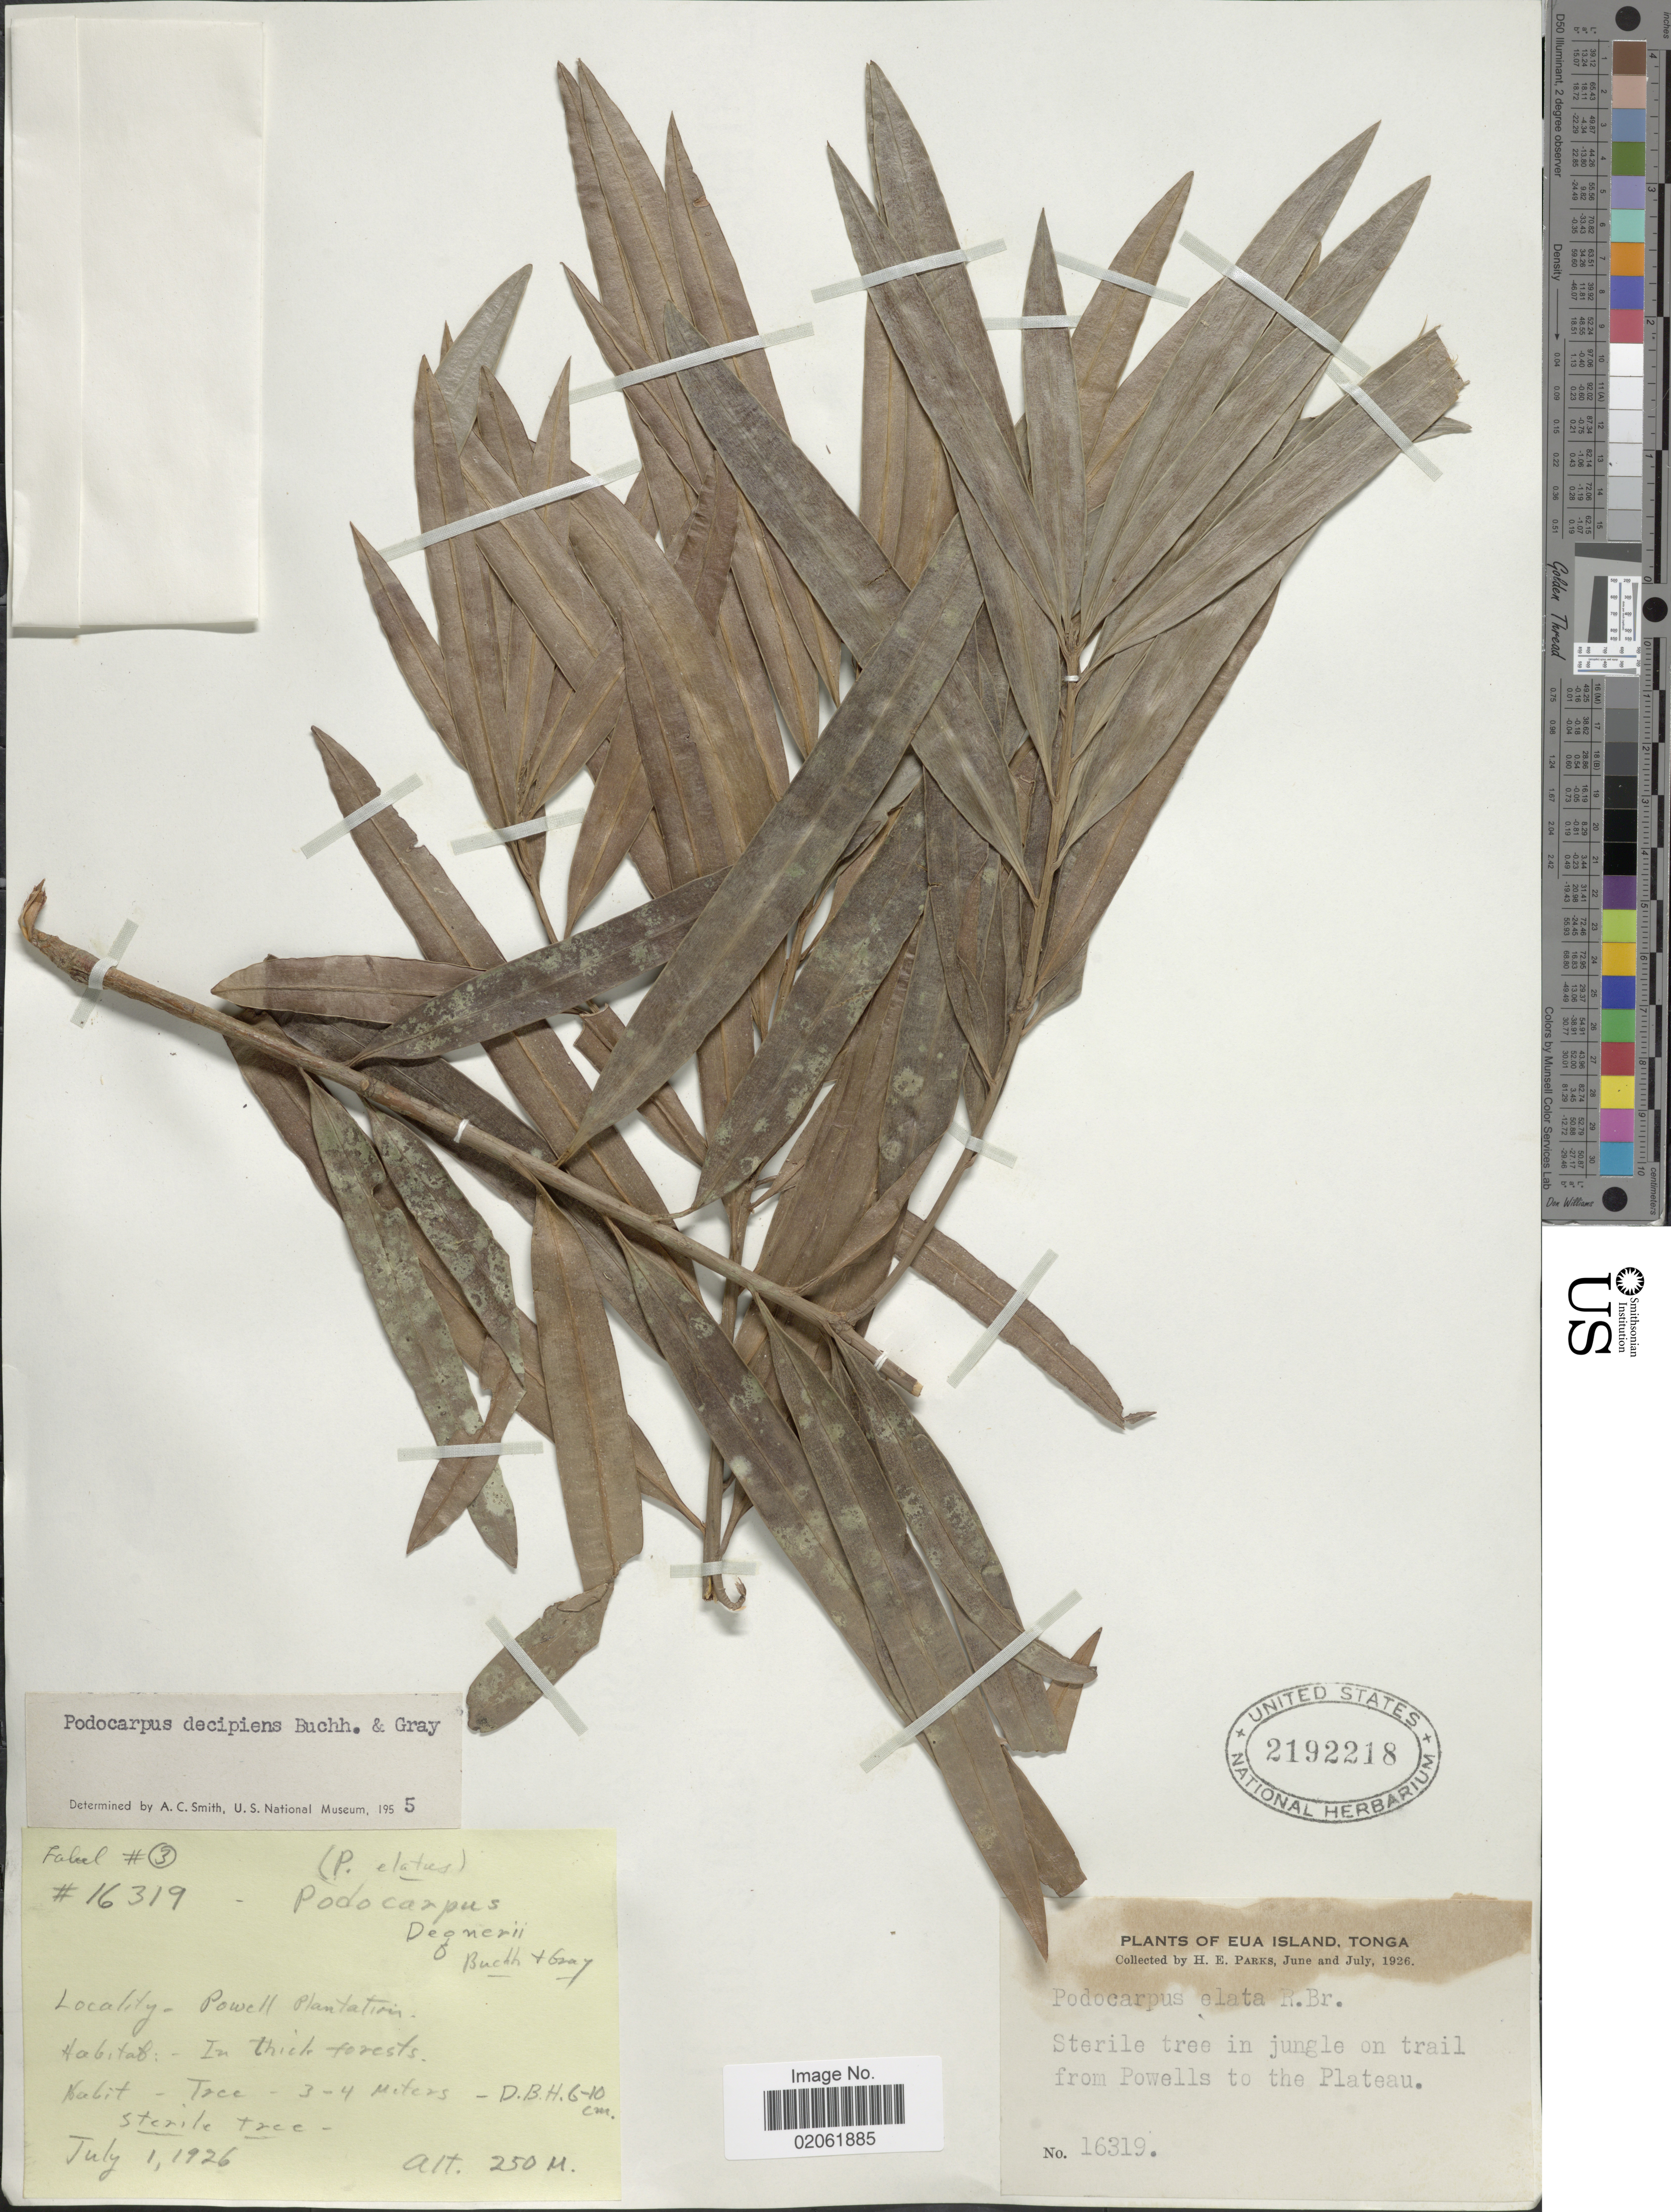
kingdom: Plantae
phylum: Tracheophyta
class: Pinopsida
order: Pinales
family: Podocarpaceae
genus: Podocarpus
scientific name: Podocarpus decipiens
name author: N.E. Gray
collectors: H. E. Parks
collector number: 16319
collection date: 1926-07-01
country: Tonga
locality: Eua Island, Tonga. Powell Plantation. In jungle on trail from Powells to the Plateau.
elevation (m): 250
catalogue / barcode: US 2192218